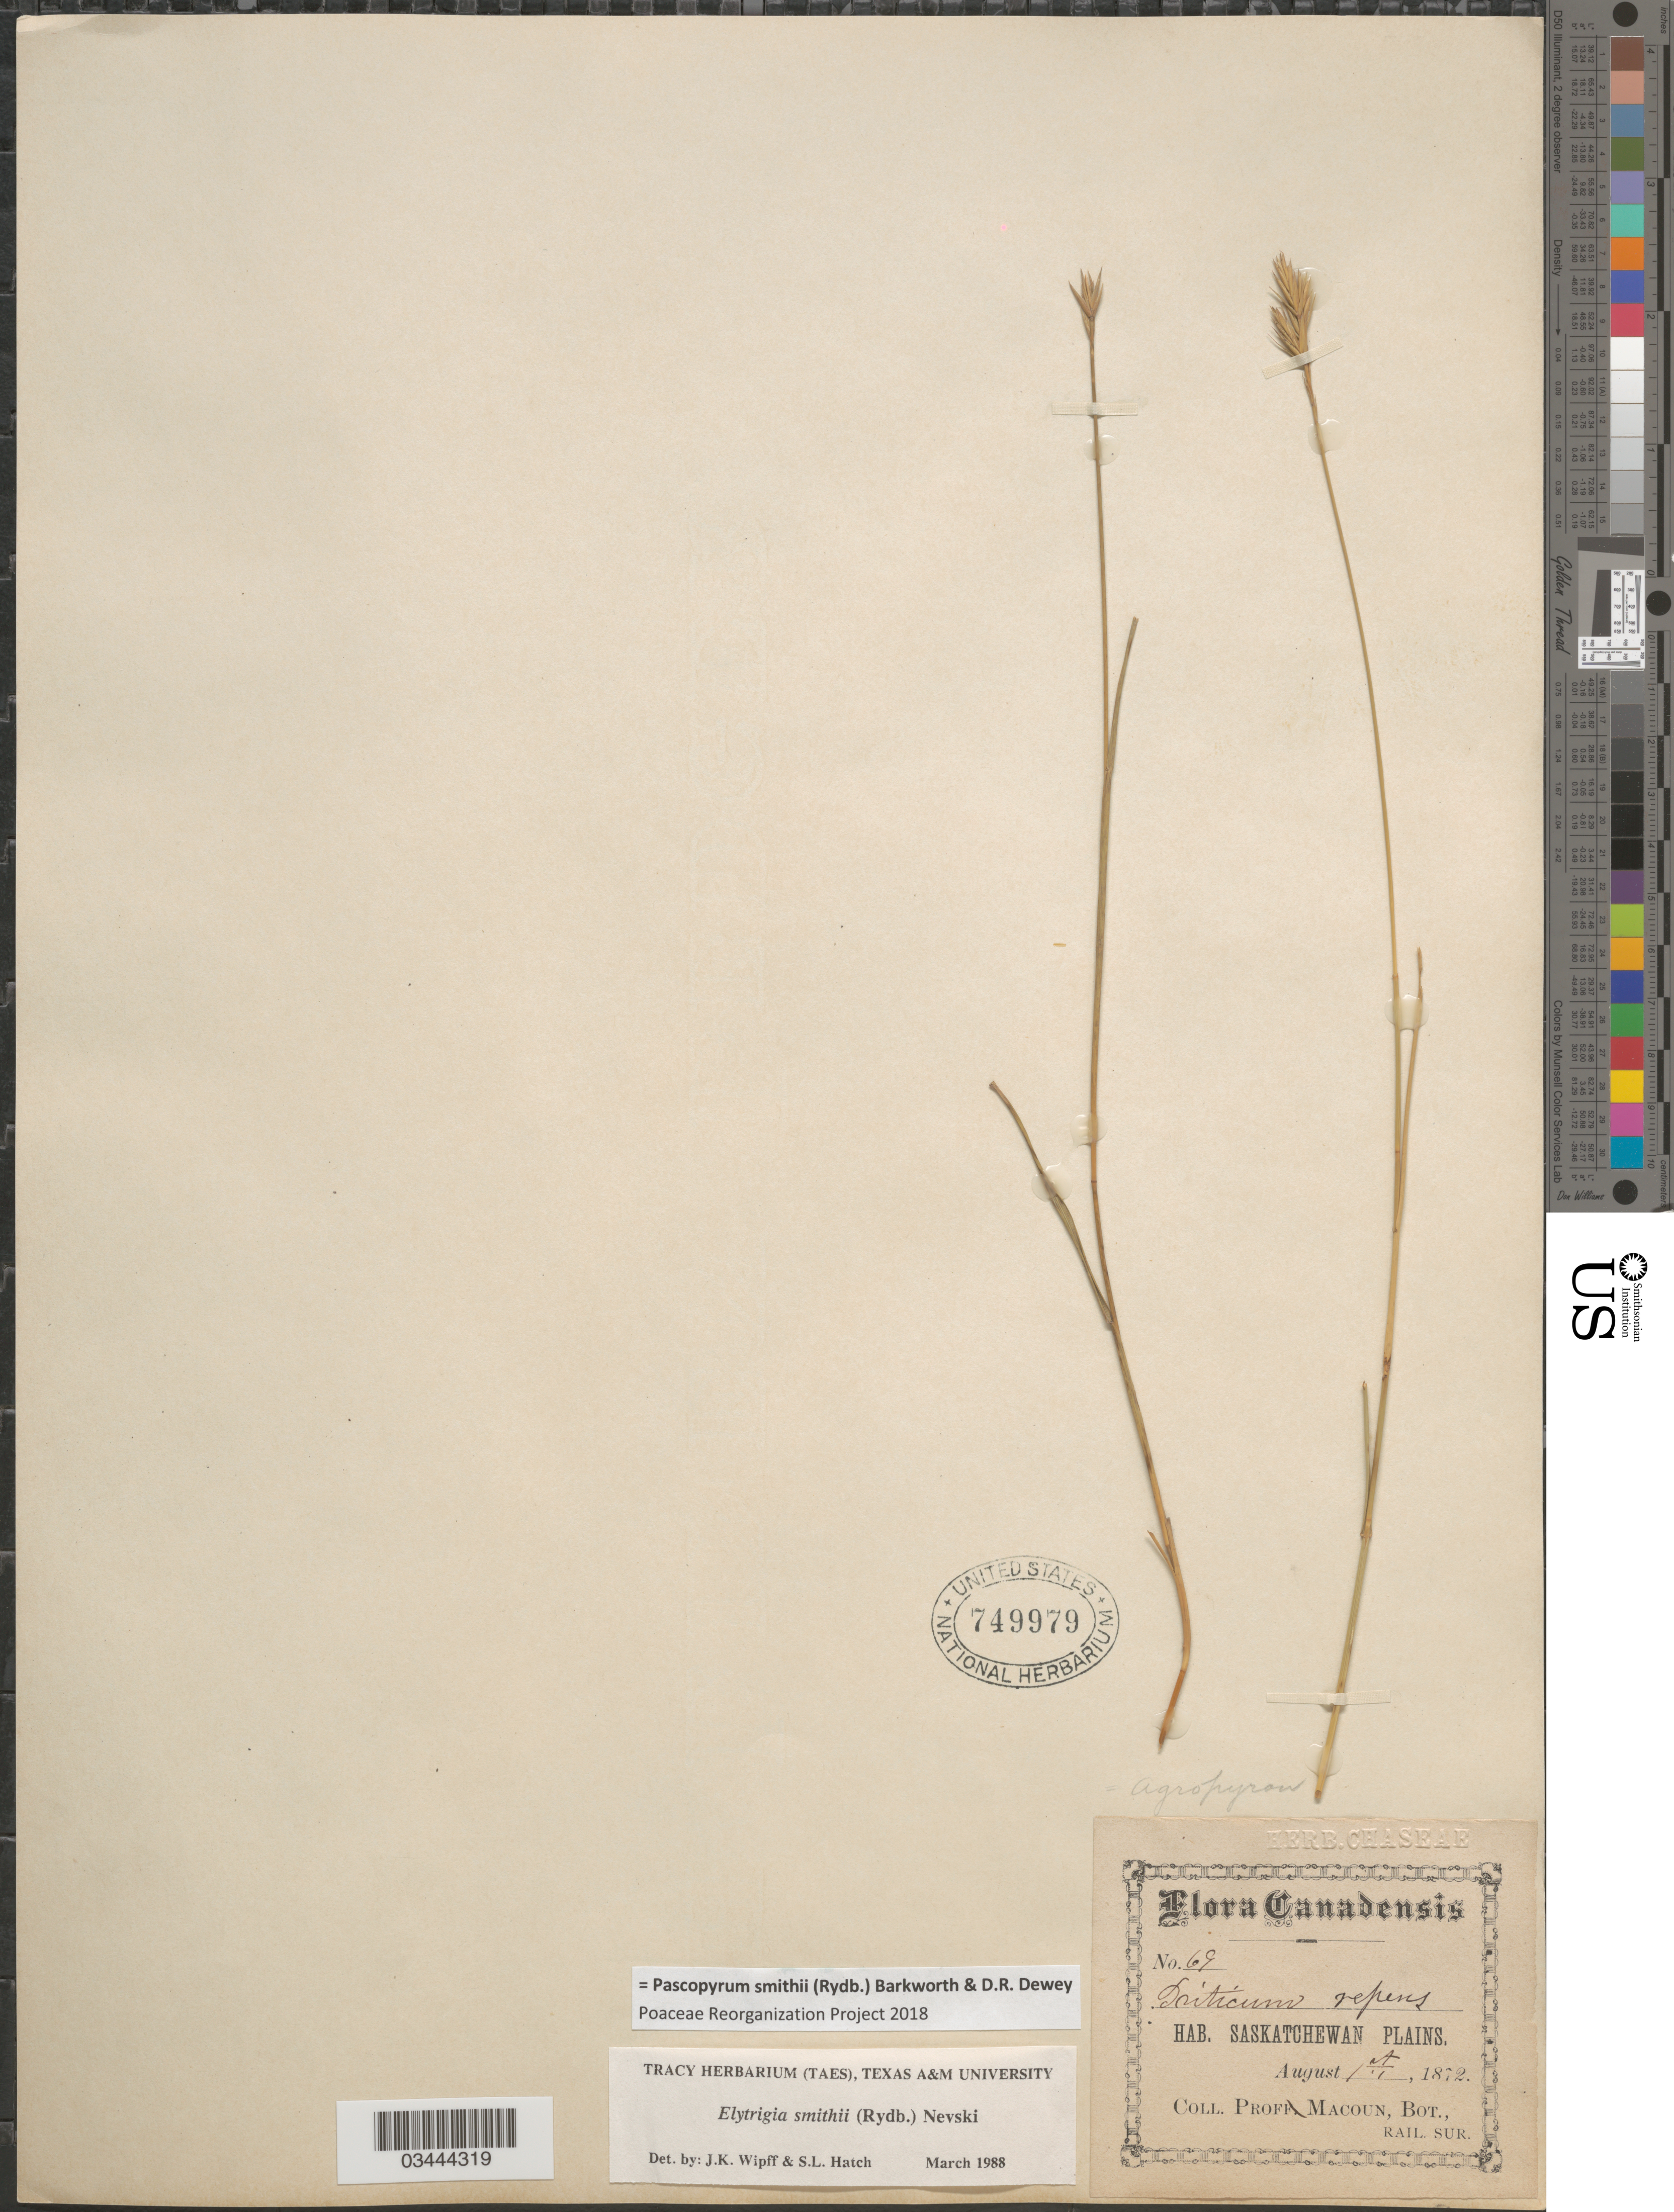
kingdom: Plantae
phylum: Tracheophyta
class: Liliopsida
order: Poales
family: Poaceae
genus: Pascopyrum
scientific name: Pascopyrum smithii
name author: (Rydb.) Barkworth & Dewey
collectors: Prof. Macoun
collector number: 69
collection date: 1872-08-01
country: Canada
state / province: Saskatchewan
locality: Saskatchewan Plains.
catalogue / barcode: US 749979